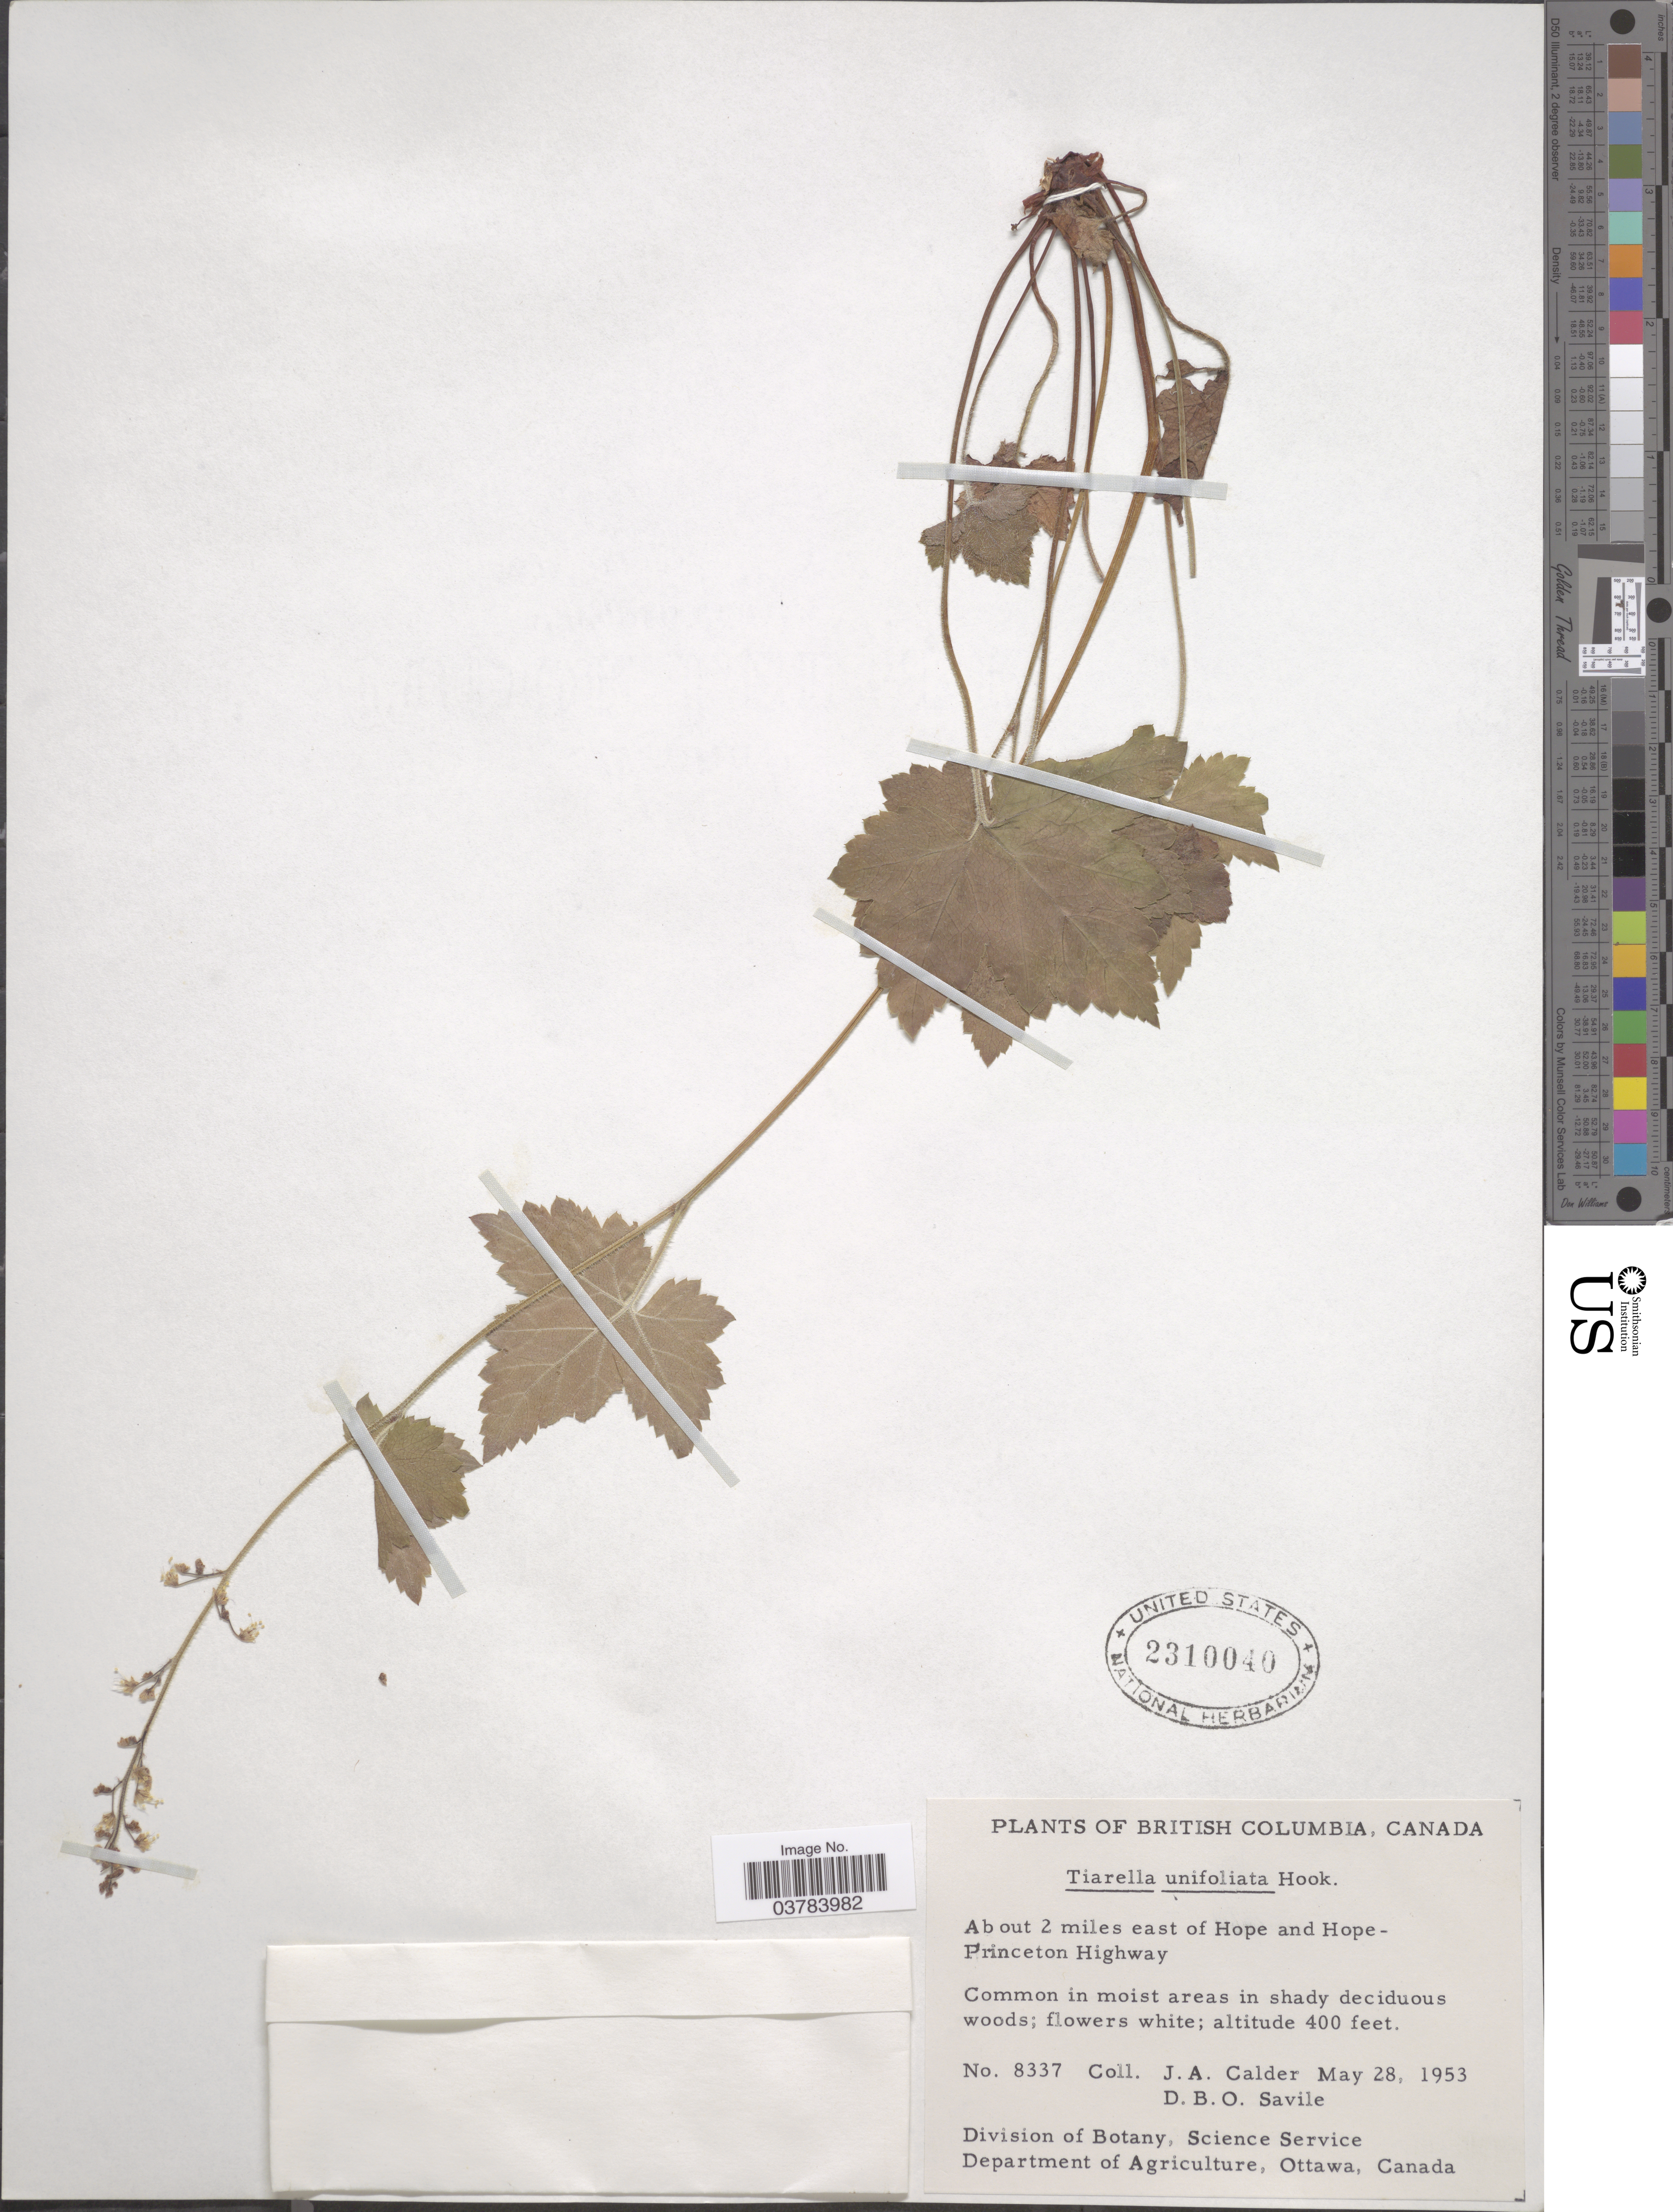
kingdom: Plantae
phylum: Tracheophyta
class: Magnoliopsida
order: Saxifragales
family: Saxifragaceae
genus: Tiarella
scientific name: Tiarella unifoliata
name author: Hook.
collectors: J. A. Calder & D. Savile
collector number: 8337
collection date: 1953-05-28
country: Canada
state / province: British Columbia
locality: About 2 miles east of Hope and Hope-Princeton Highway.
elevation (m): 122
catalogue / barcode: US 2310040